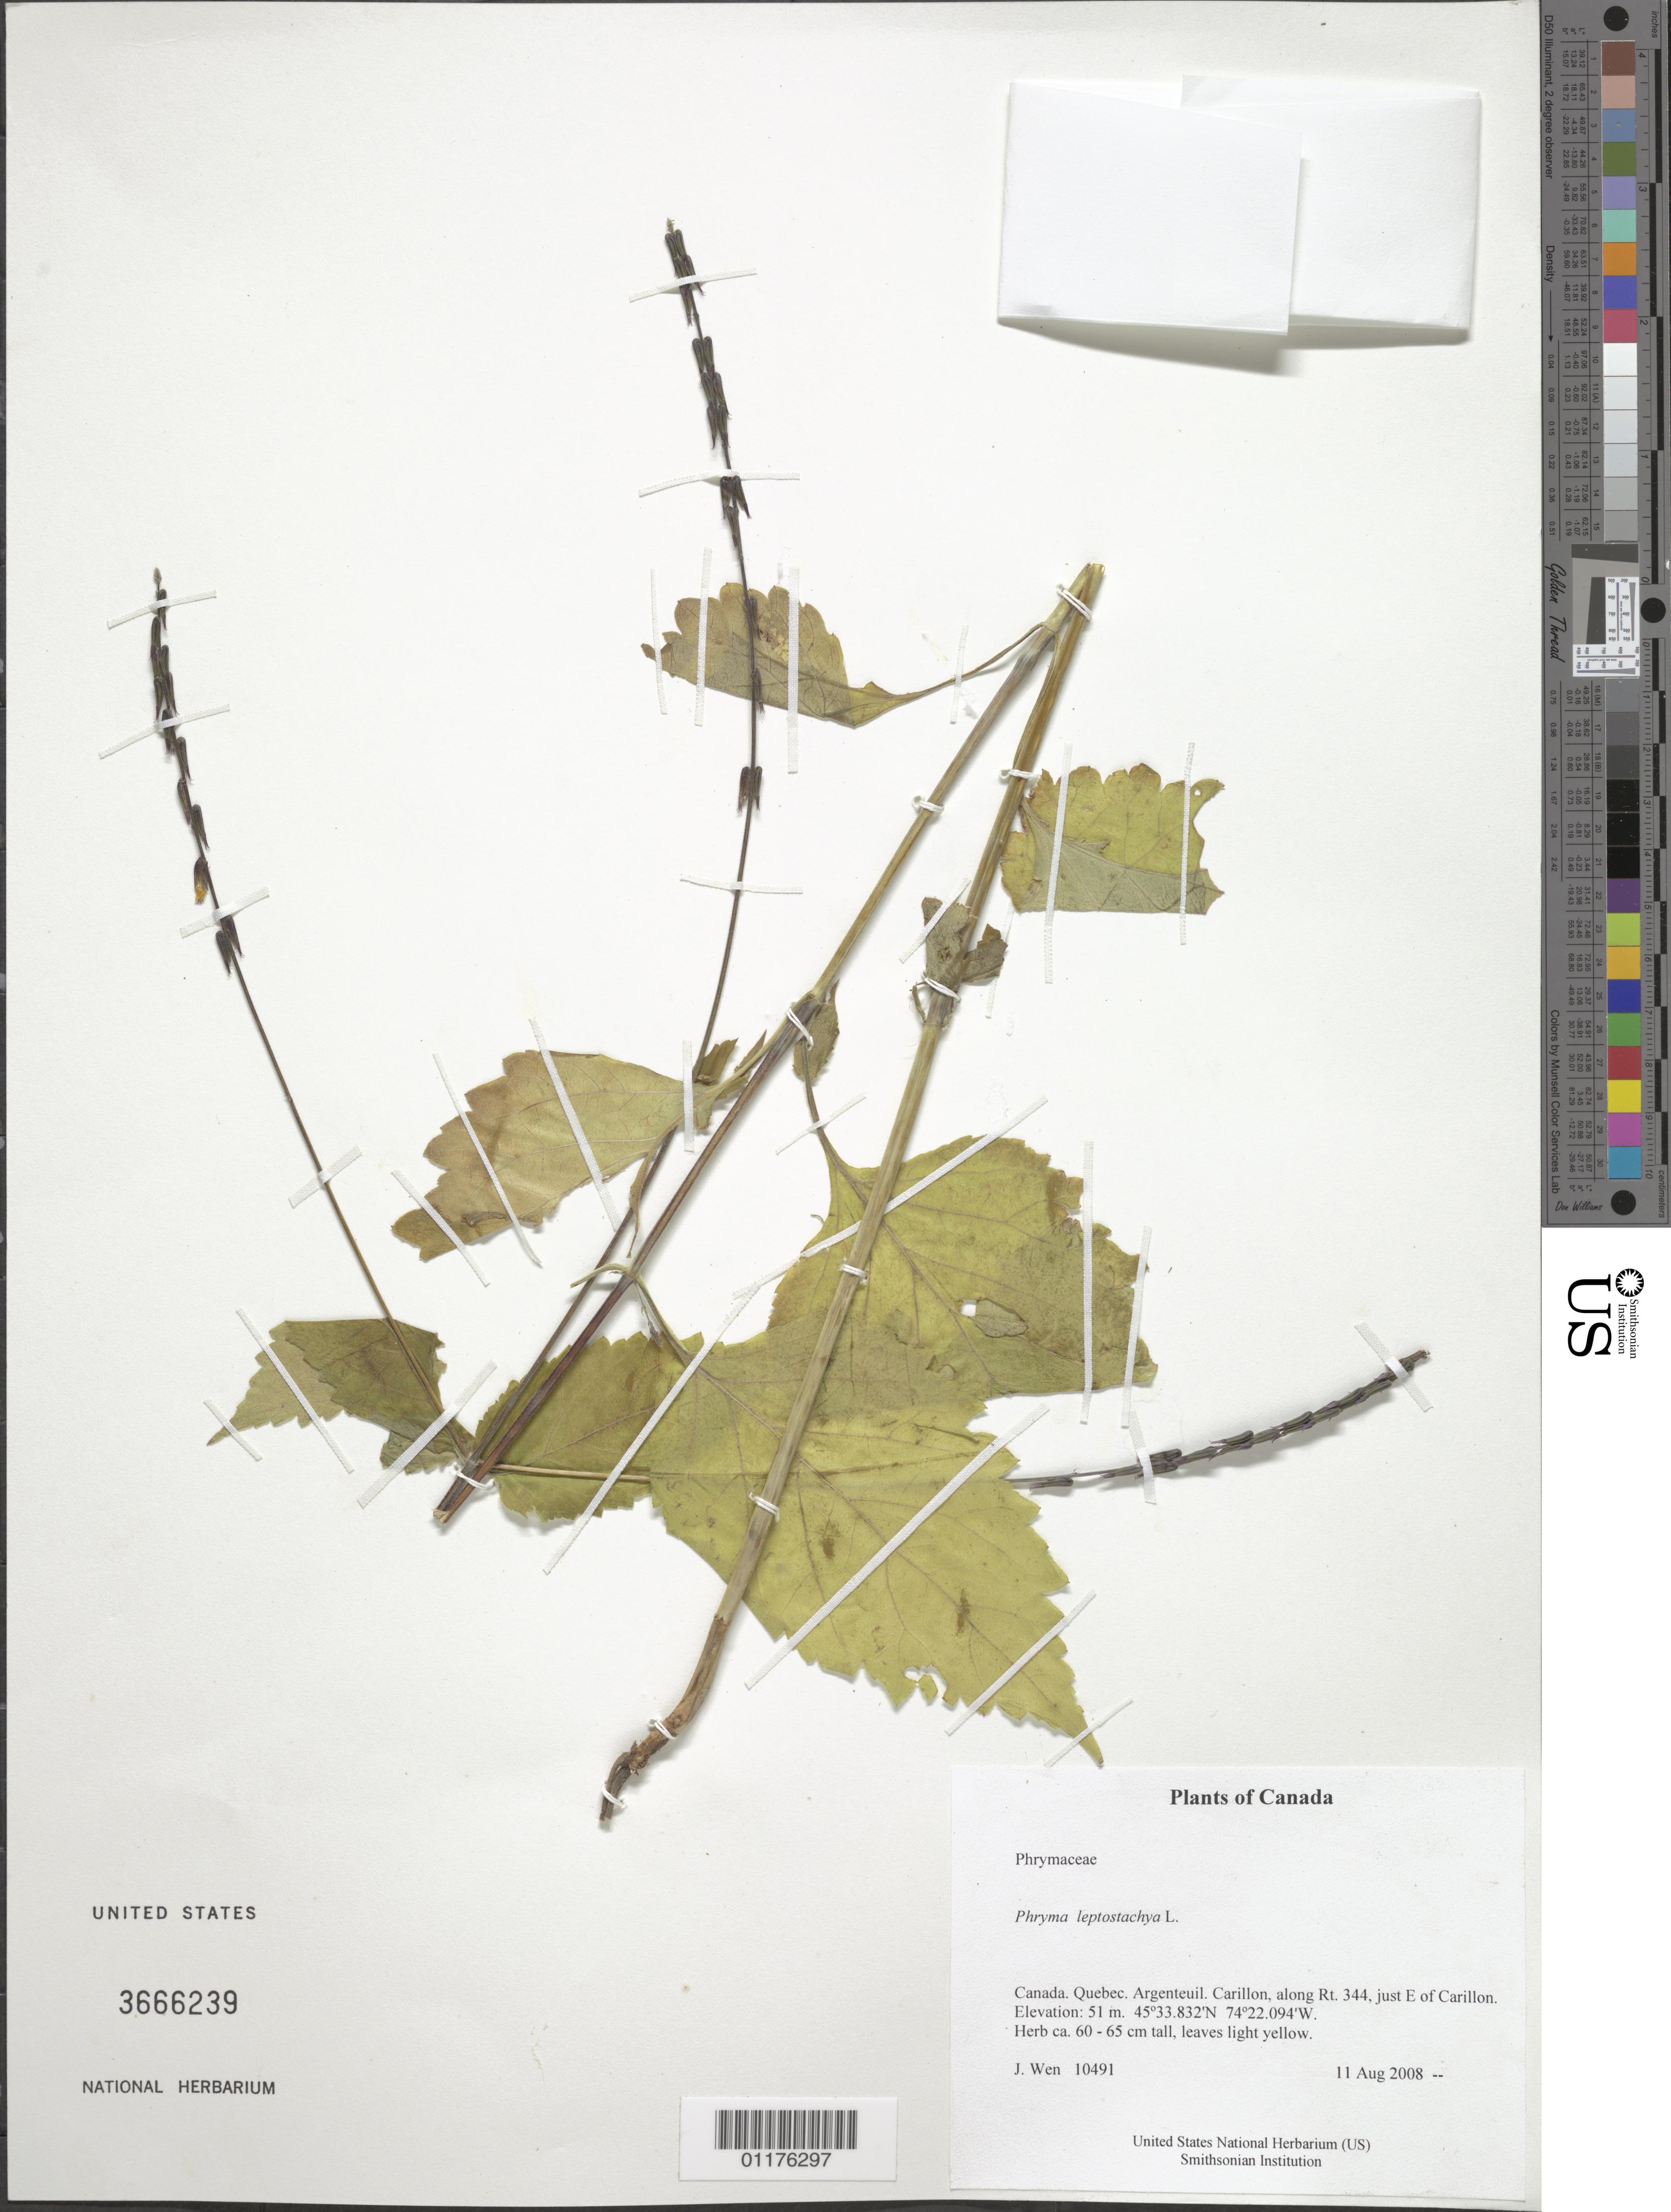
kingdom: Plantae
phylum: Tracheophyta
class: Magnoliopsida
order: Lamiales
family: Phrymaceae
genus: Phryma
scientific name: Phryma leptostachya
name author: L.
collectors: J. Wen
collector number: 10491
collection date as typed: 11 Aug 2008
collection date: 2008-08-11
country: Canada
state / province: Quebec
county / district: Argenteuil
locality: Carillon, along Rt. 344, just E of Carillon.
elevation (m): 51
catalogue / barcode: US 3666239